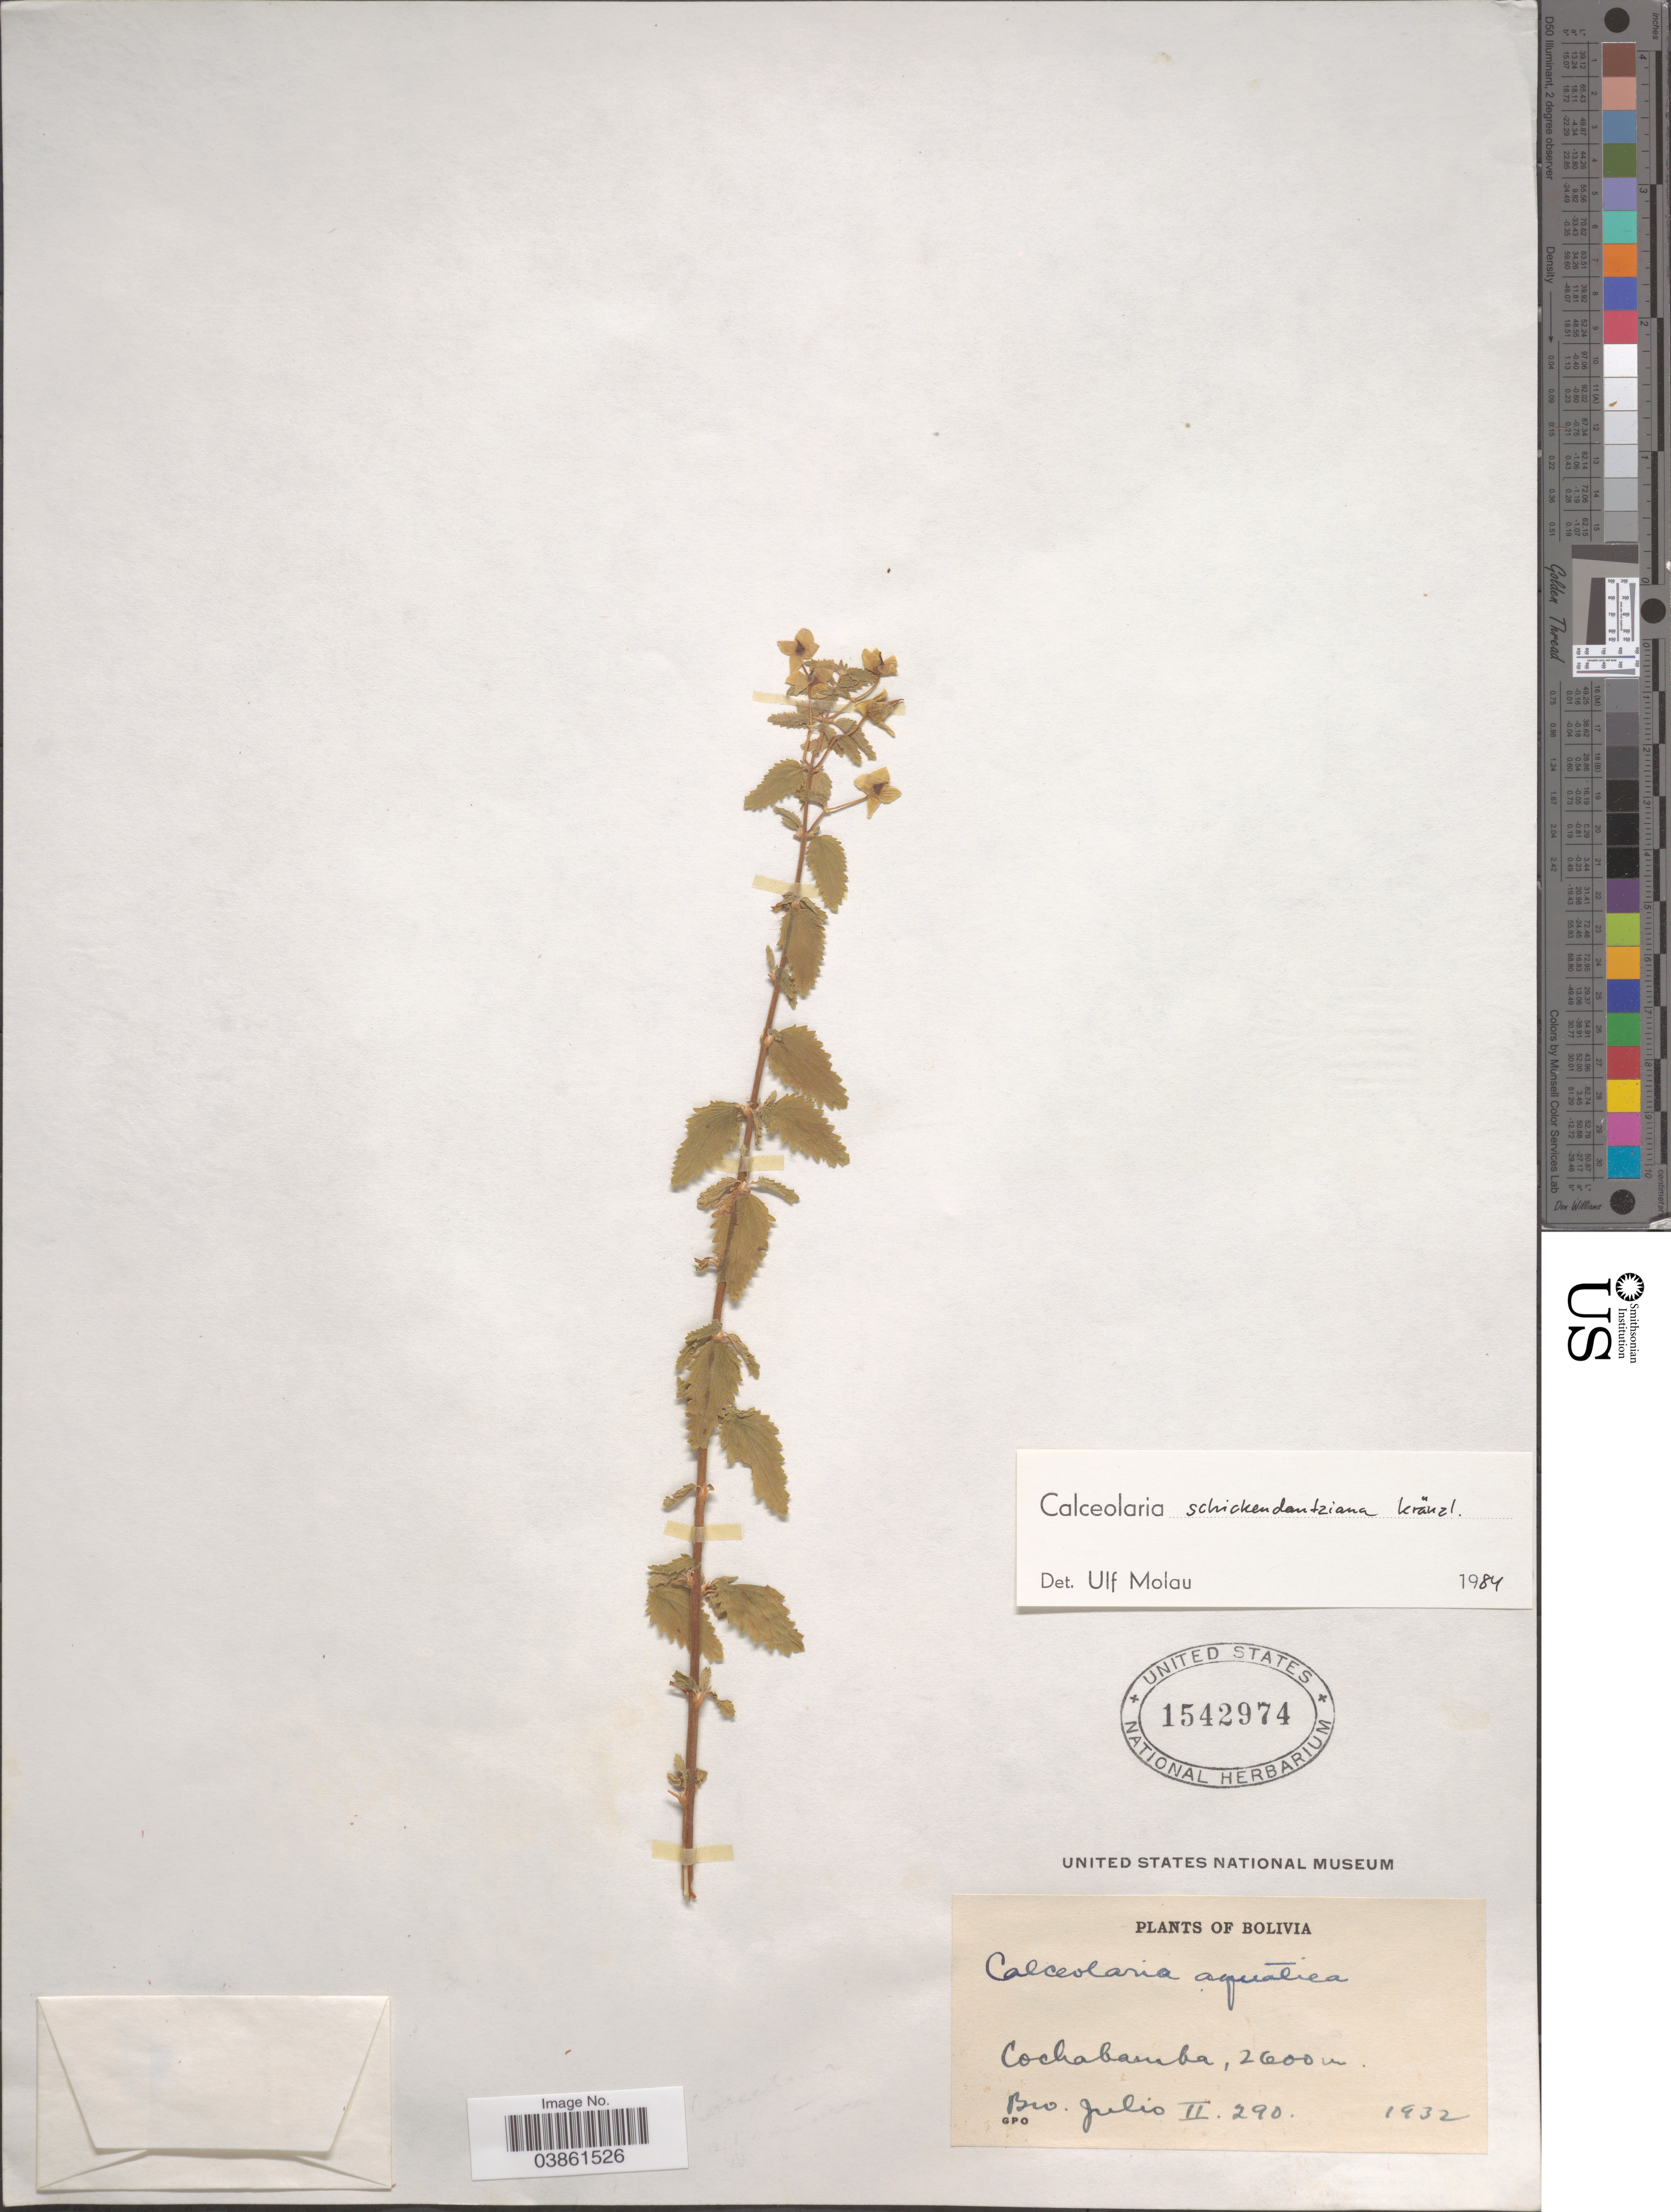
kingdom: Plantae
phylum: Tracheophyta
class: Magnoliopsida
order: Lamiales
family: Calceolariaceae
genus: Calceolaria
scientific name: Calceolaria schickendantziana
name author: Kraenzl.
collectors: Bro. Julio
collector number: II.290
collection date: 1932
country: Bolivia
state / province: Cochabamba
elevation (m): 2600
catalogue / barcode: US 1542974